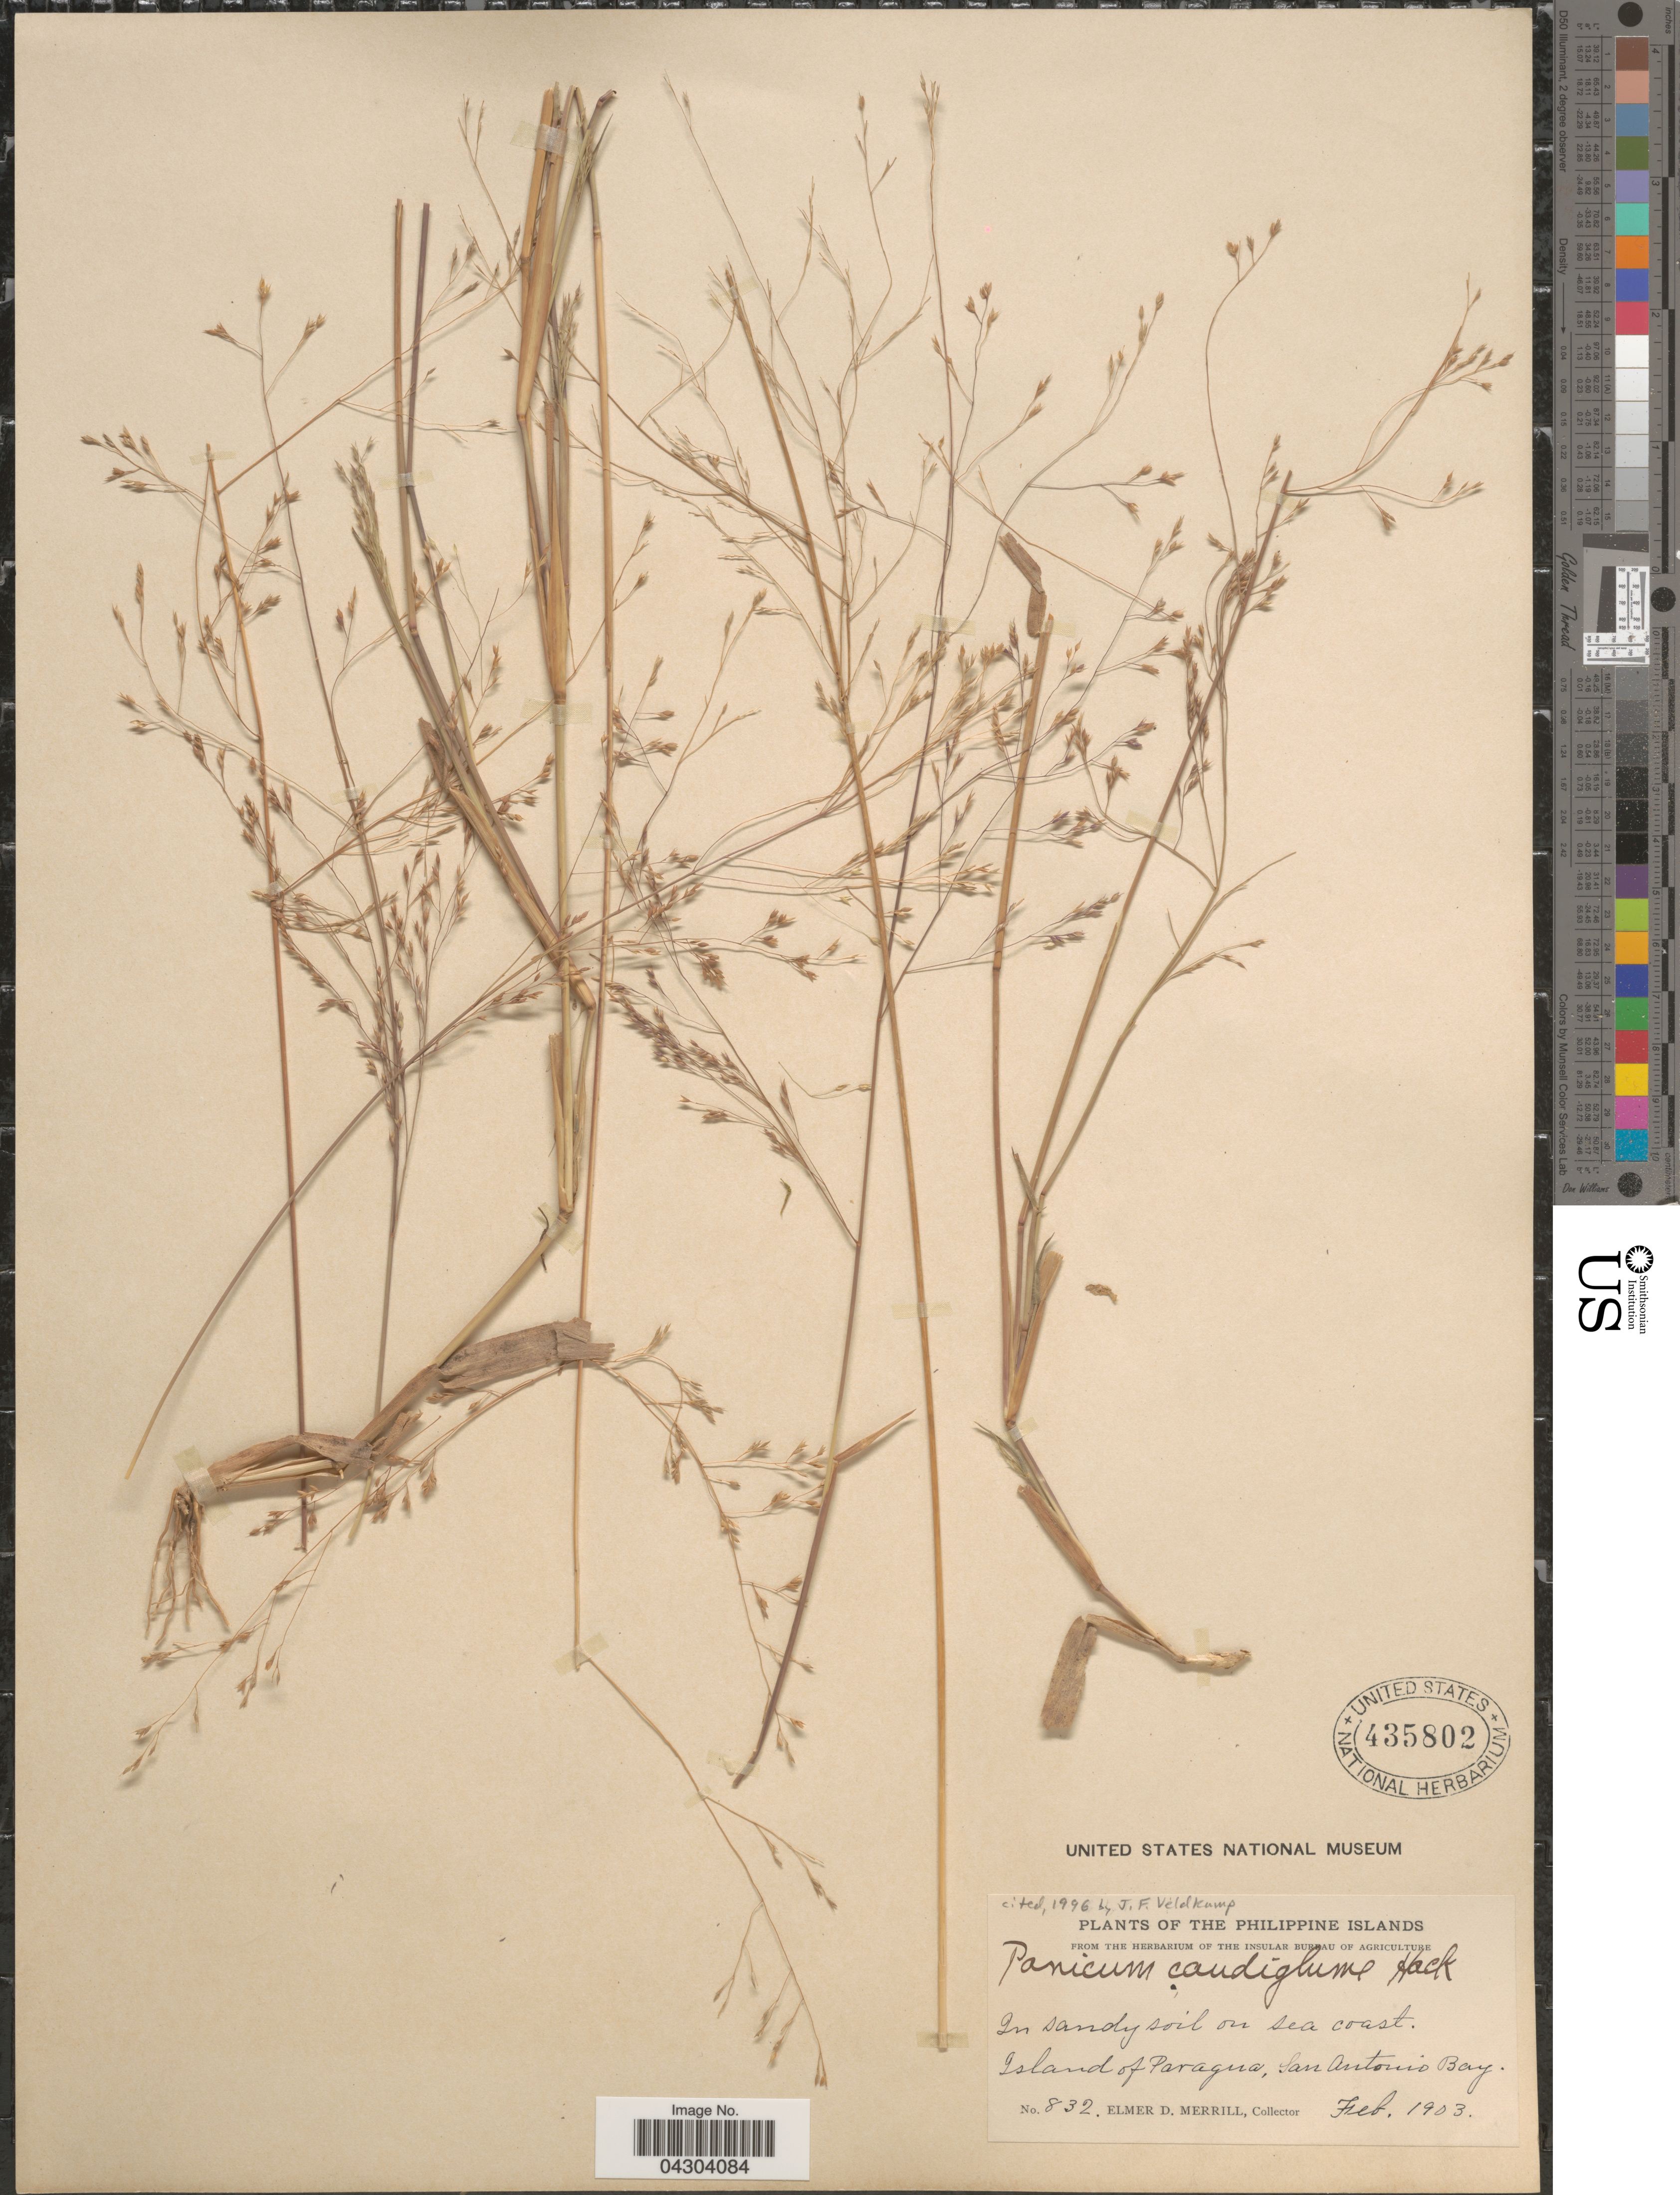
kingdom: Plantae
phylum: Tracheophyta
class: Liliopsida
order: Poales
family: Poaceae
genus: Panicum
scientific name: Panicum caudiglume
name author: Hack.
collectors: E. D. Merrill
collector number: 832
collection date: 1903-02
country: Philippines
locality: In sandy on sea coast. Island of Paragua, San Antonio Bay.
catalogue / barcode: US 435802